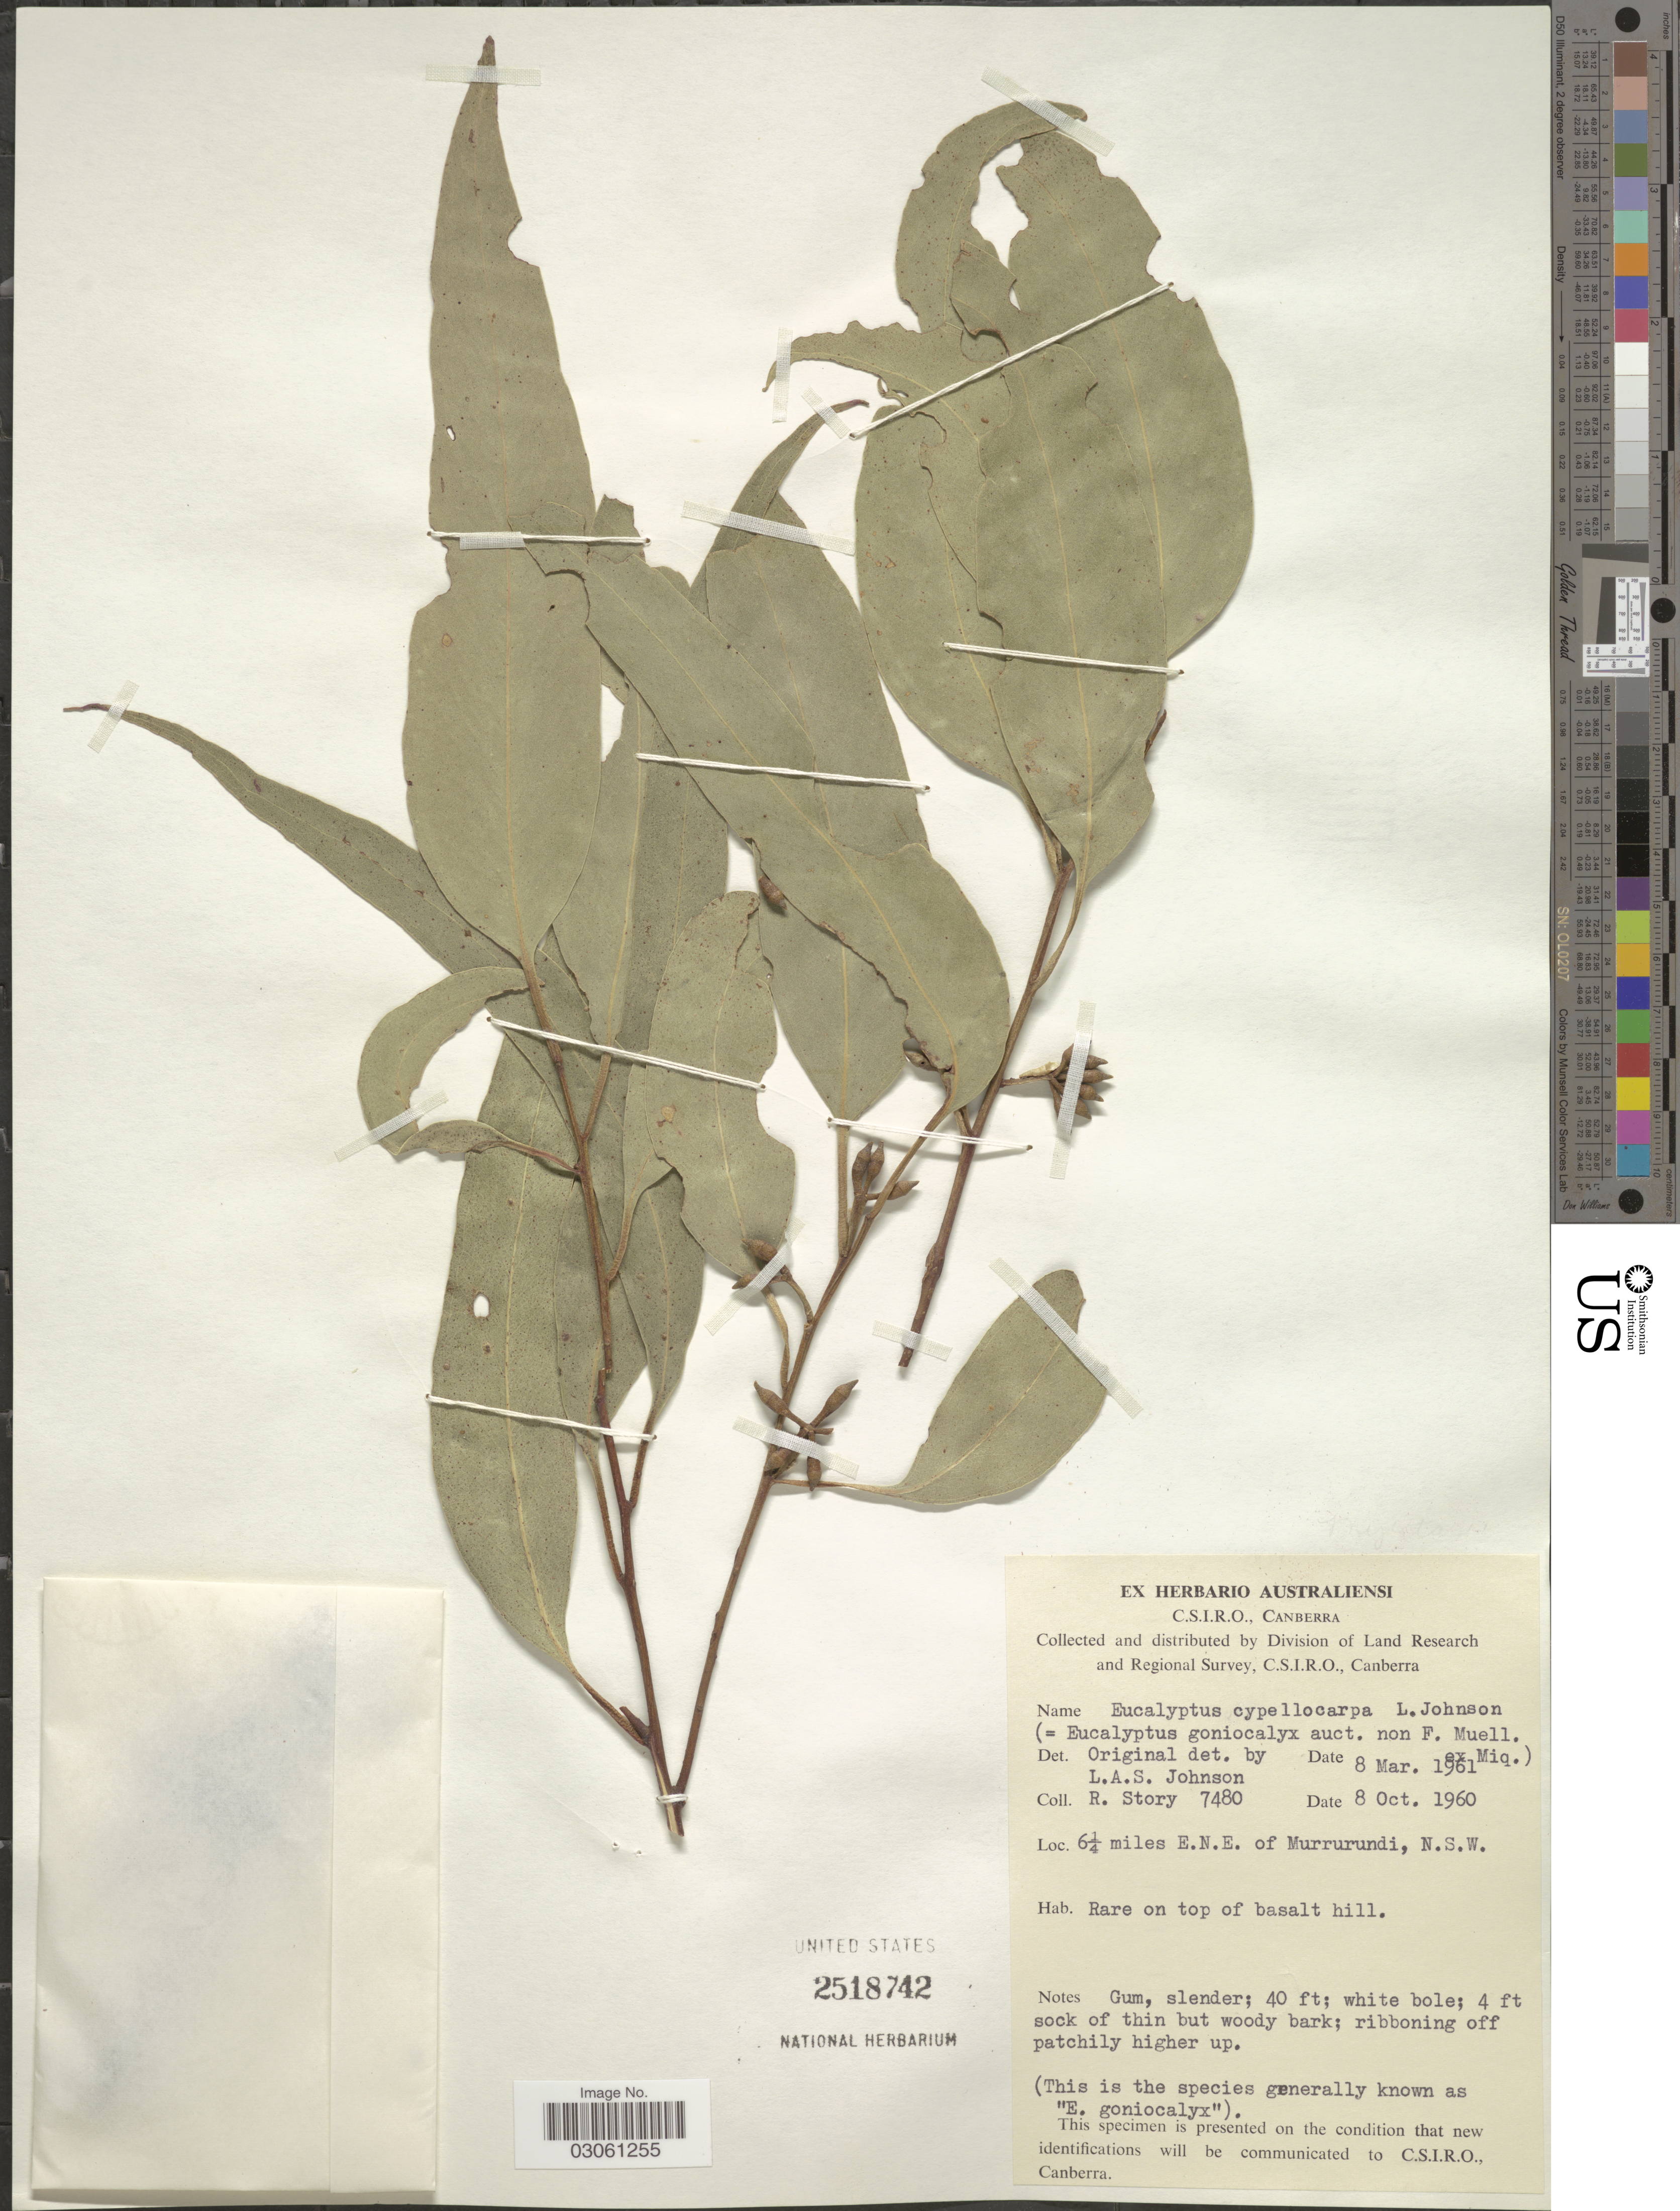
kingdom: Plantae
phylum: Tracheophyta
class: Magnoliopsida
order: Myrtales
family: Myrtaceae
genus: Eucalyptus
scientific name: Eucalyptus goniocalyx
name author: F. Muell. ex Miq.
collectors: R. Story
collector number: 7480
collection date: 1960-10-08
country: Australia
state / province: New South Wales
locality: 6¼ miles E.N.E. of Murrurundi, N.S.W.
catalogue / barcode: US 2518742